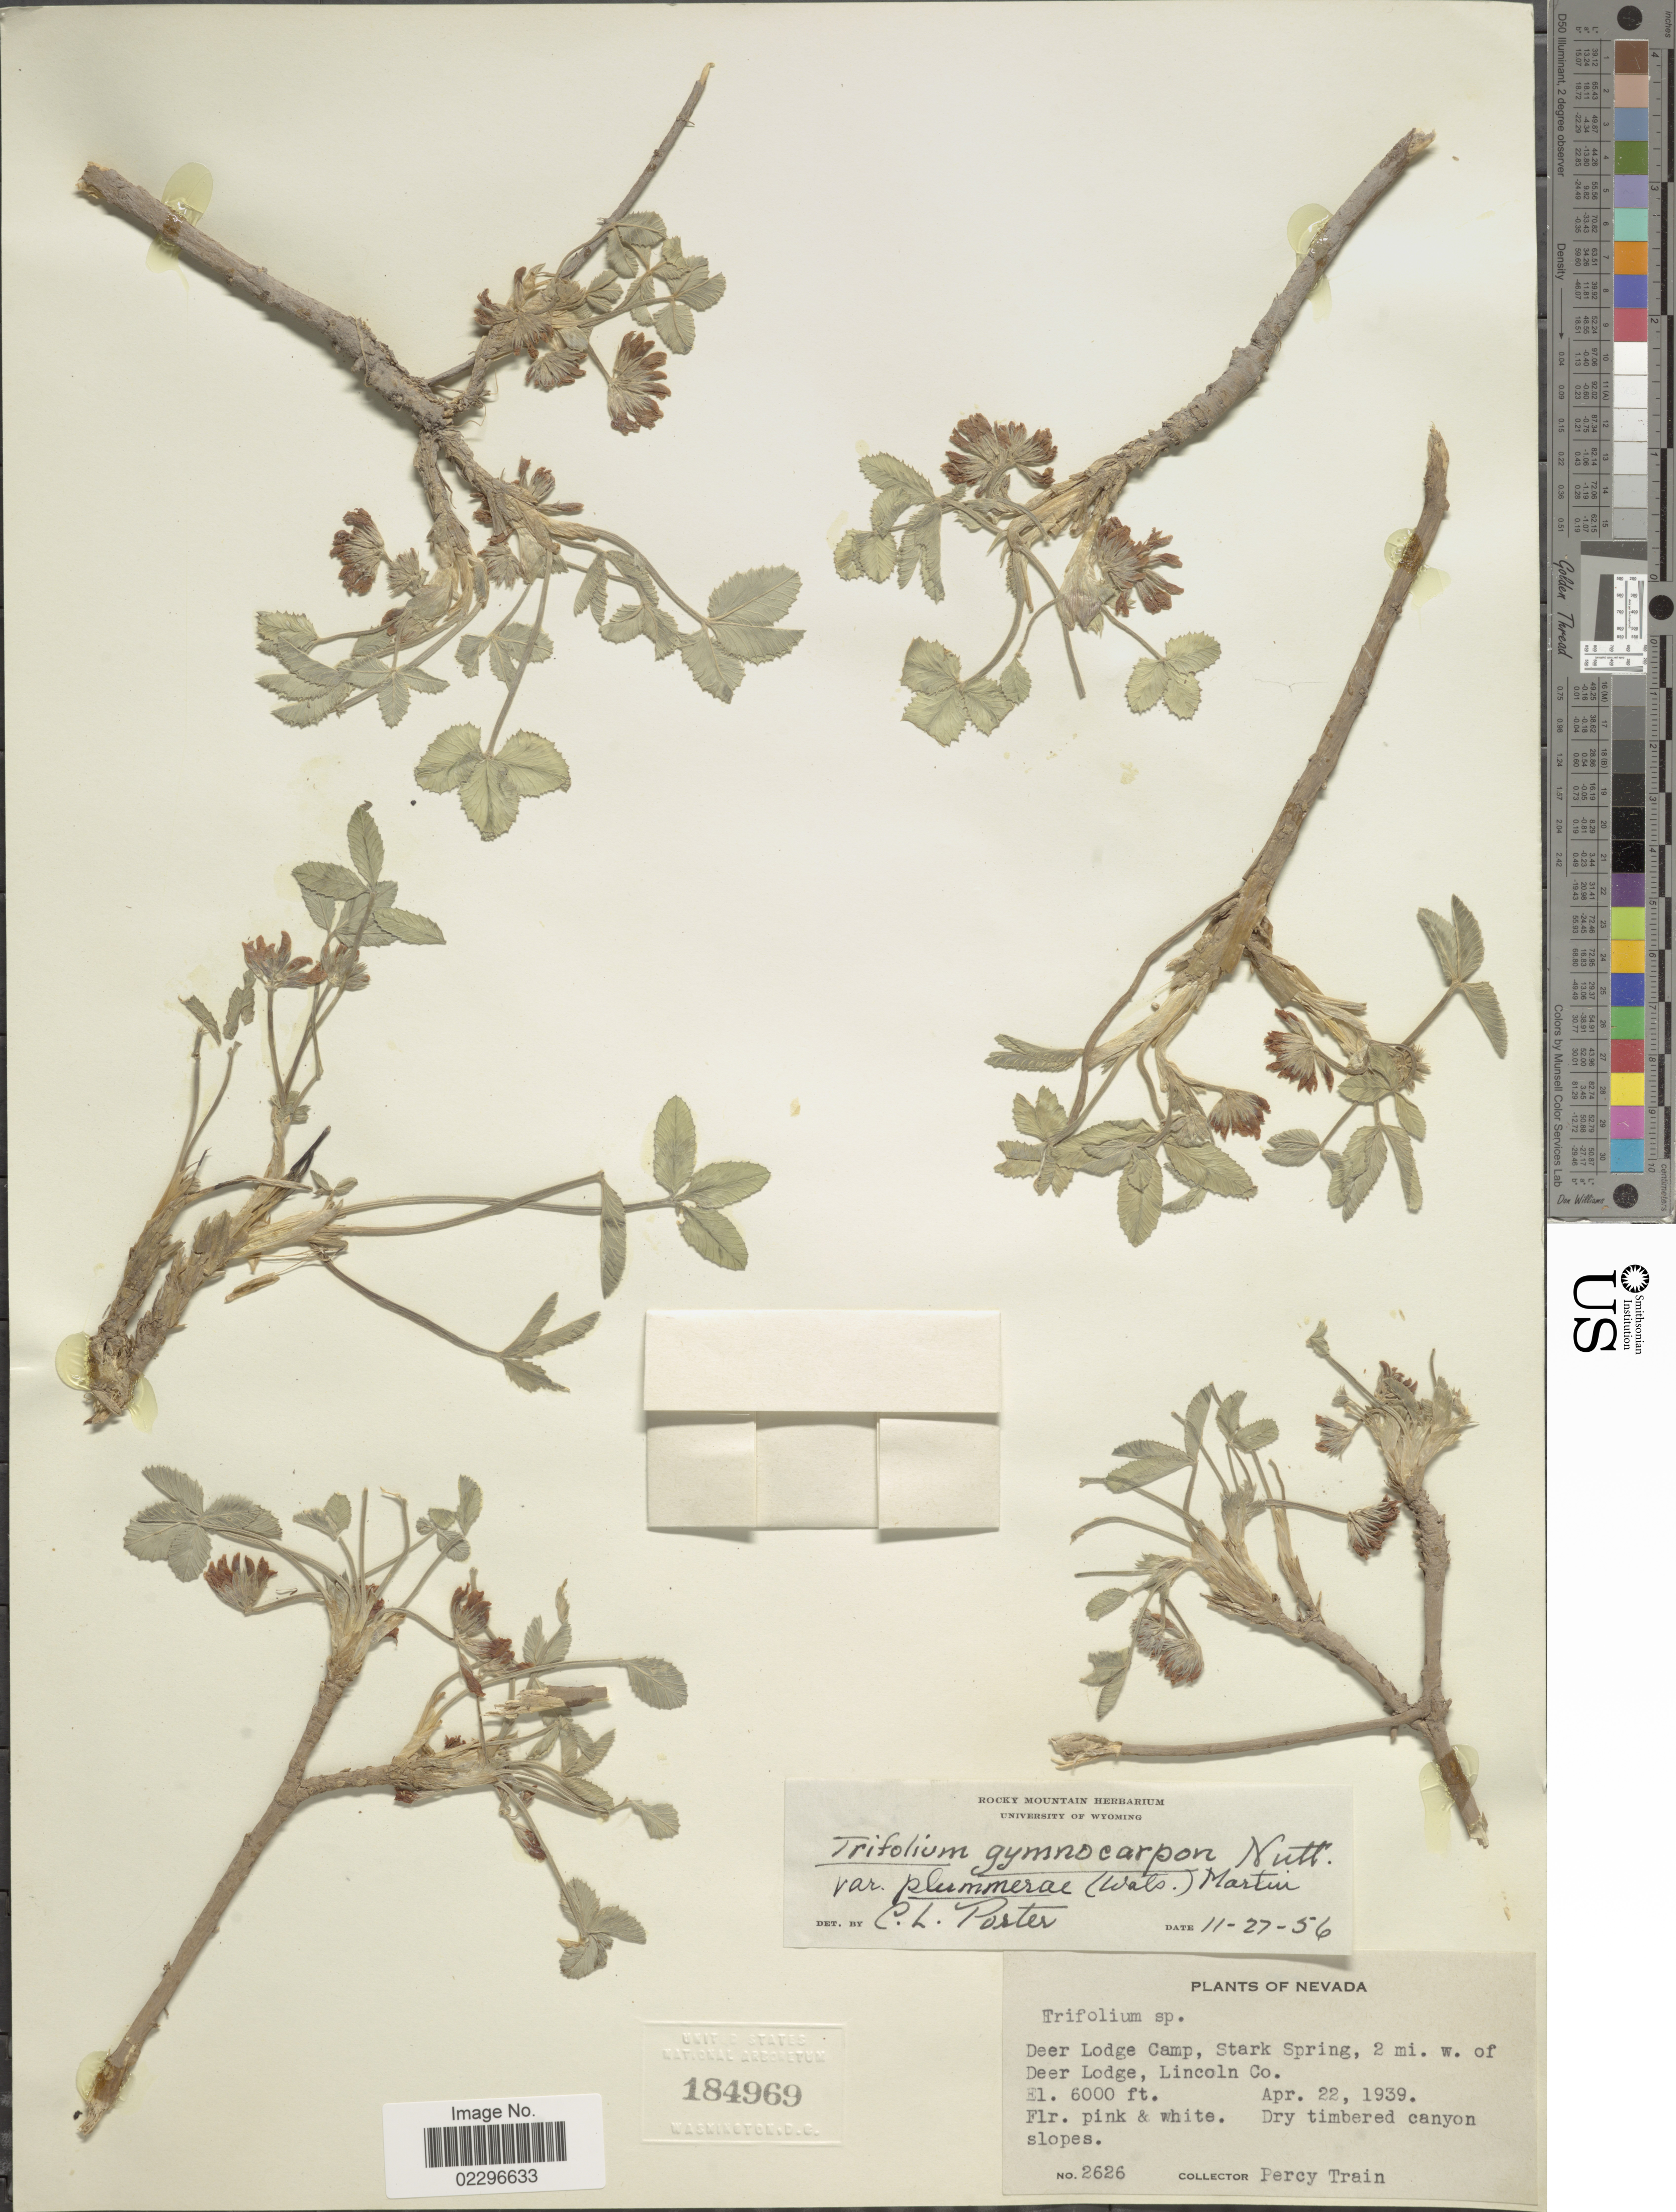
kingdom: Plantae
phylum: Tracheophyta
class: Magnoliopsida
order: Fabales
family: Fabaceae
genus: Trifolium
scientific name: Trifolium gymnocarpon var. plummerae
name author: (S. Watson) J.S. Martin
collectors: P. Train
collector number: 2626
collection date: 1939-04-22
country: United States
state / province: Nevada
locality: Deer Lodge Camp, Stark Spring, 2 mi. w. of Deer Lodge, Lincoln Co.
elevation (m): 1829